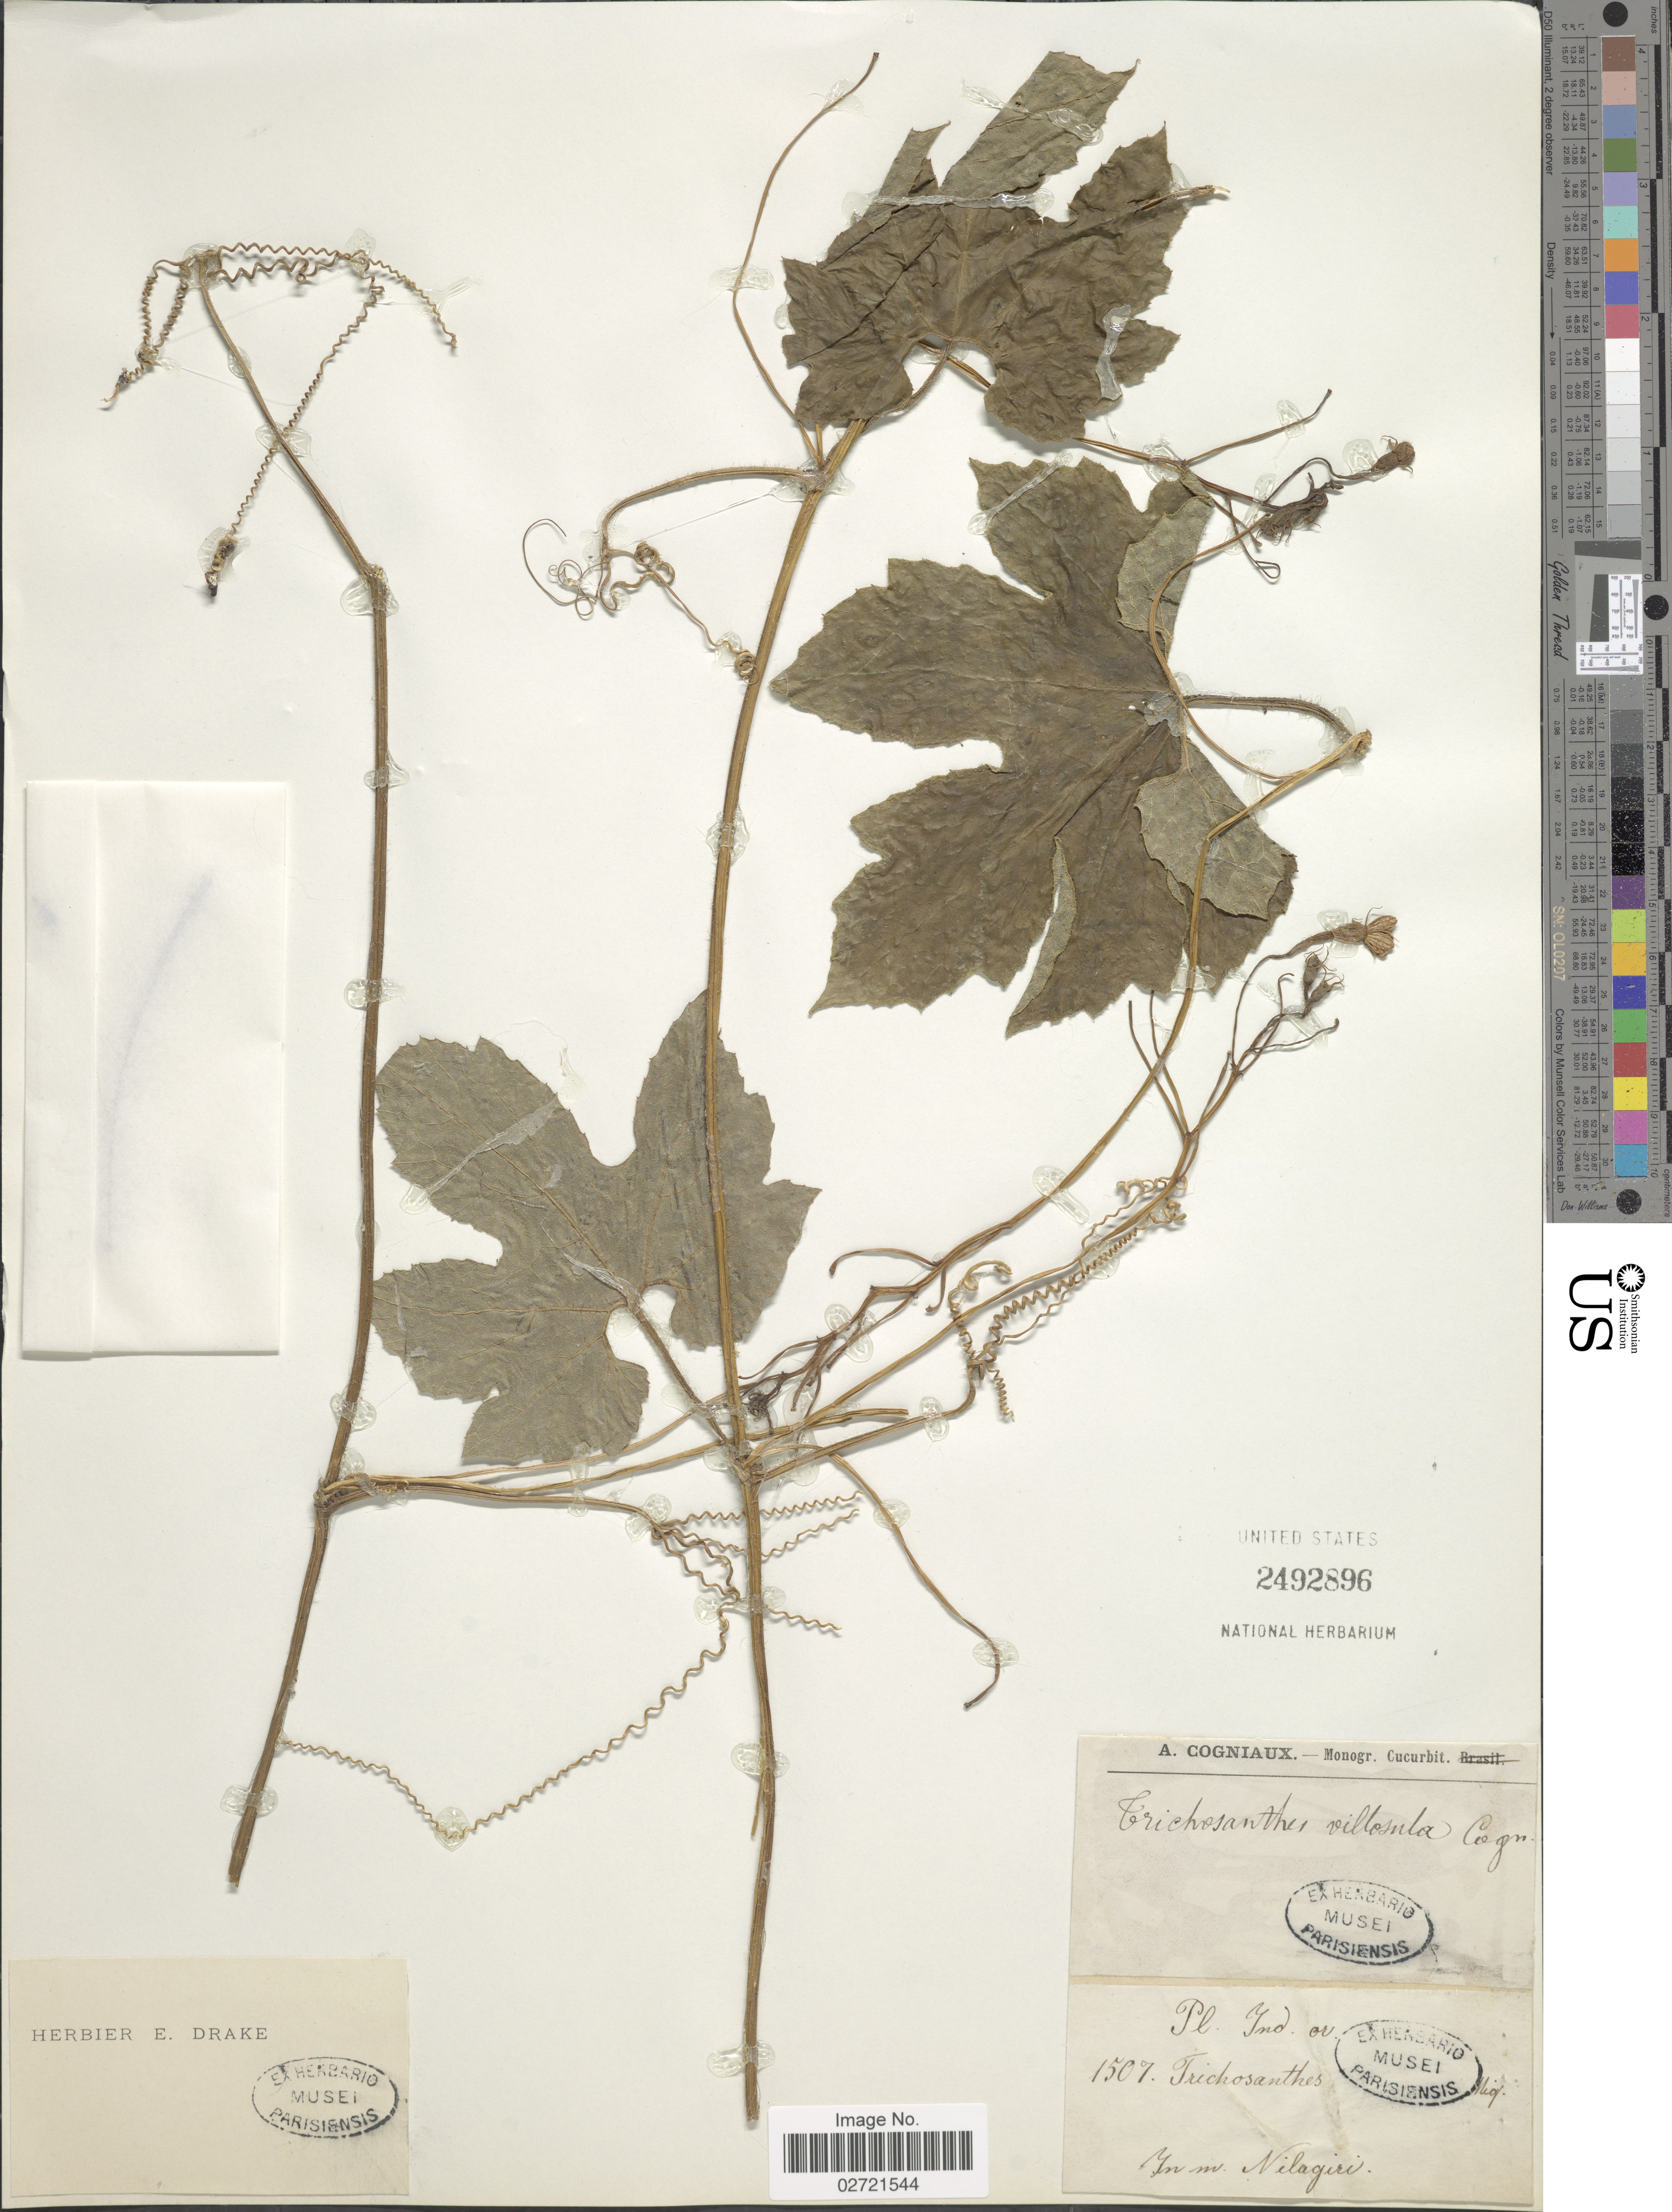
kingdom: Plantae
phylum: Tracheophyta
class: Magnoliopsida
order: Cucurbitales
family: Cucurbitaceae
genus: Trichosanthes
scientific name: Trichosanthes villosula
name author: Cogn.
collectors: C. A. Cogniaux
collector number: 1507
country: India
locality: In m. Nilagiri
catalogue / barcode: US 2492896